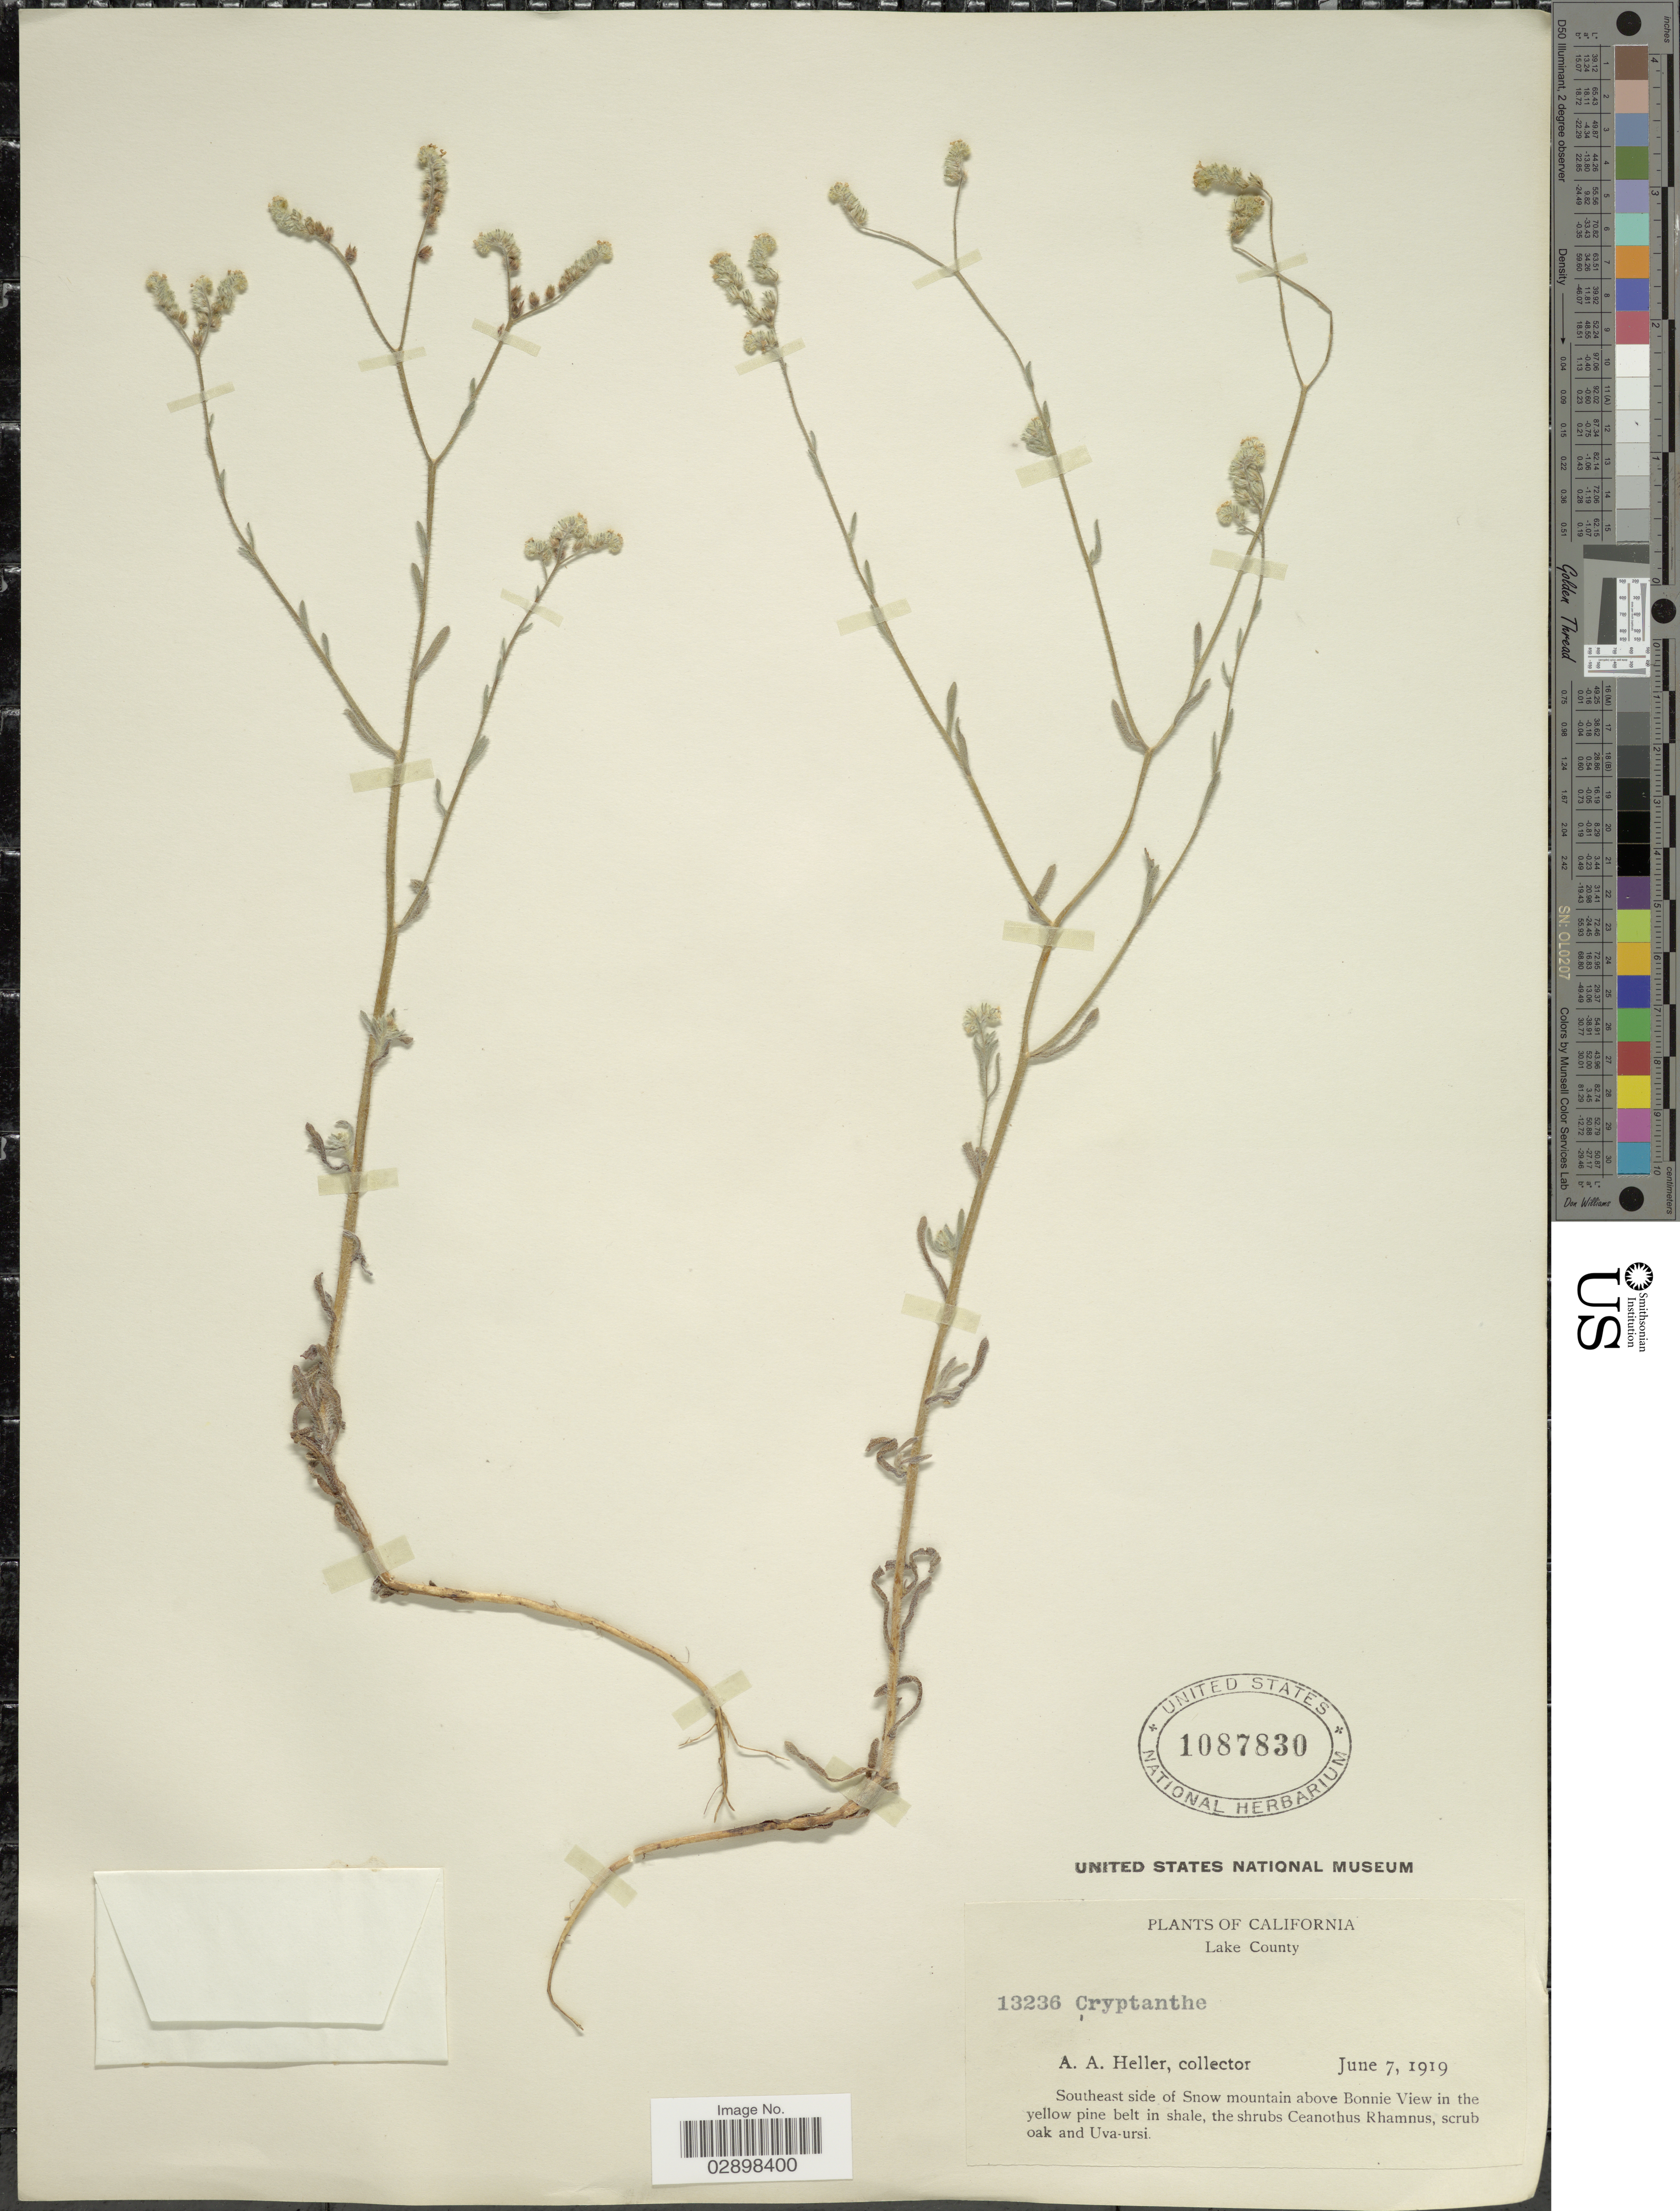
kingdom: Plantae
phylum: Tracheophyta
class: Magnoliopsida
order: Boraginales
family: Boraginaceae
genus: Cryptantha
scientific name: Cryptantha sp.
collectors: A. A. Heller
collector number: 13236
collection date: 1919-06-07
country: United States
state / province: California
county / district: Lake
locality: Lake County, Southeast side of Snow mountain above Bonnie View in shale.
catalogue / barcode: US 1087830